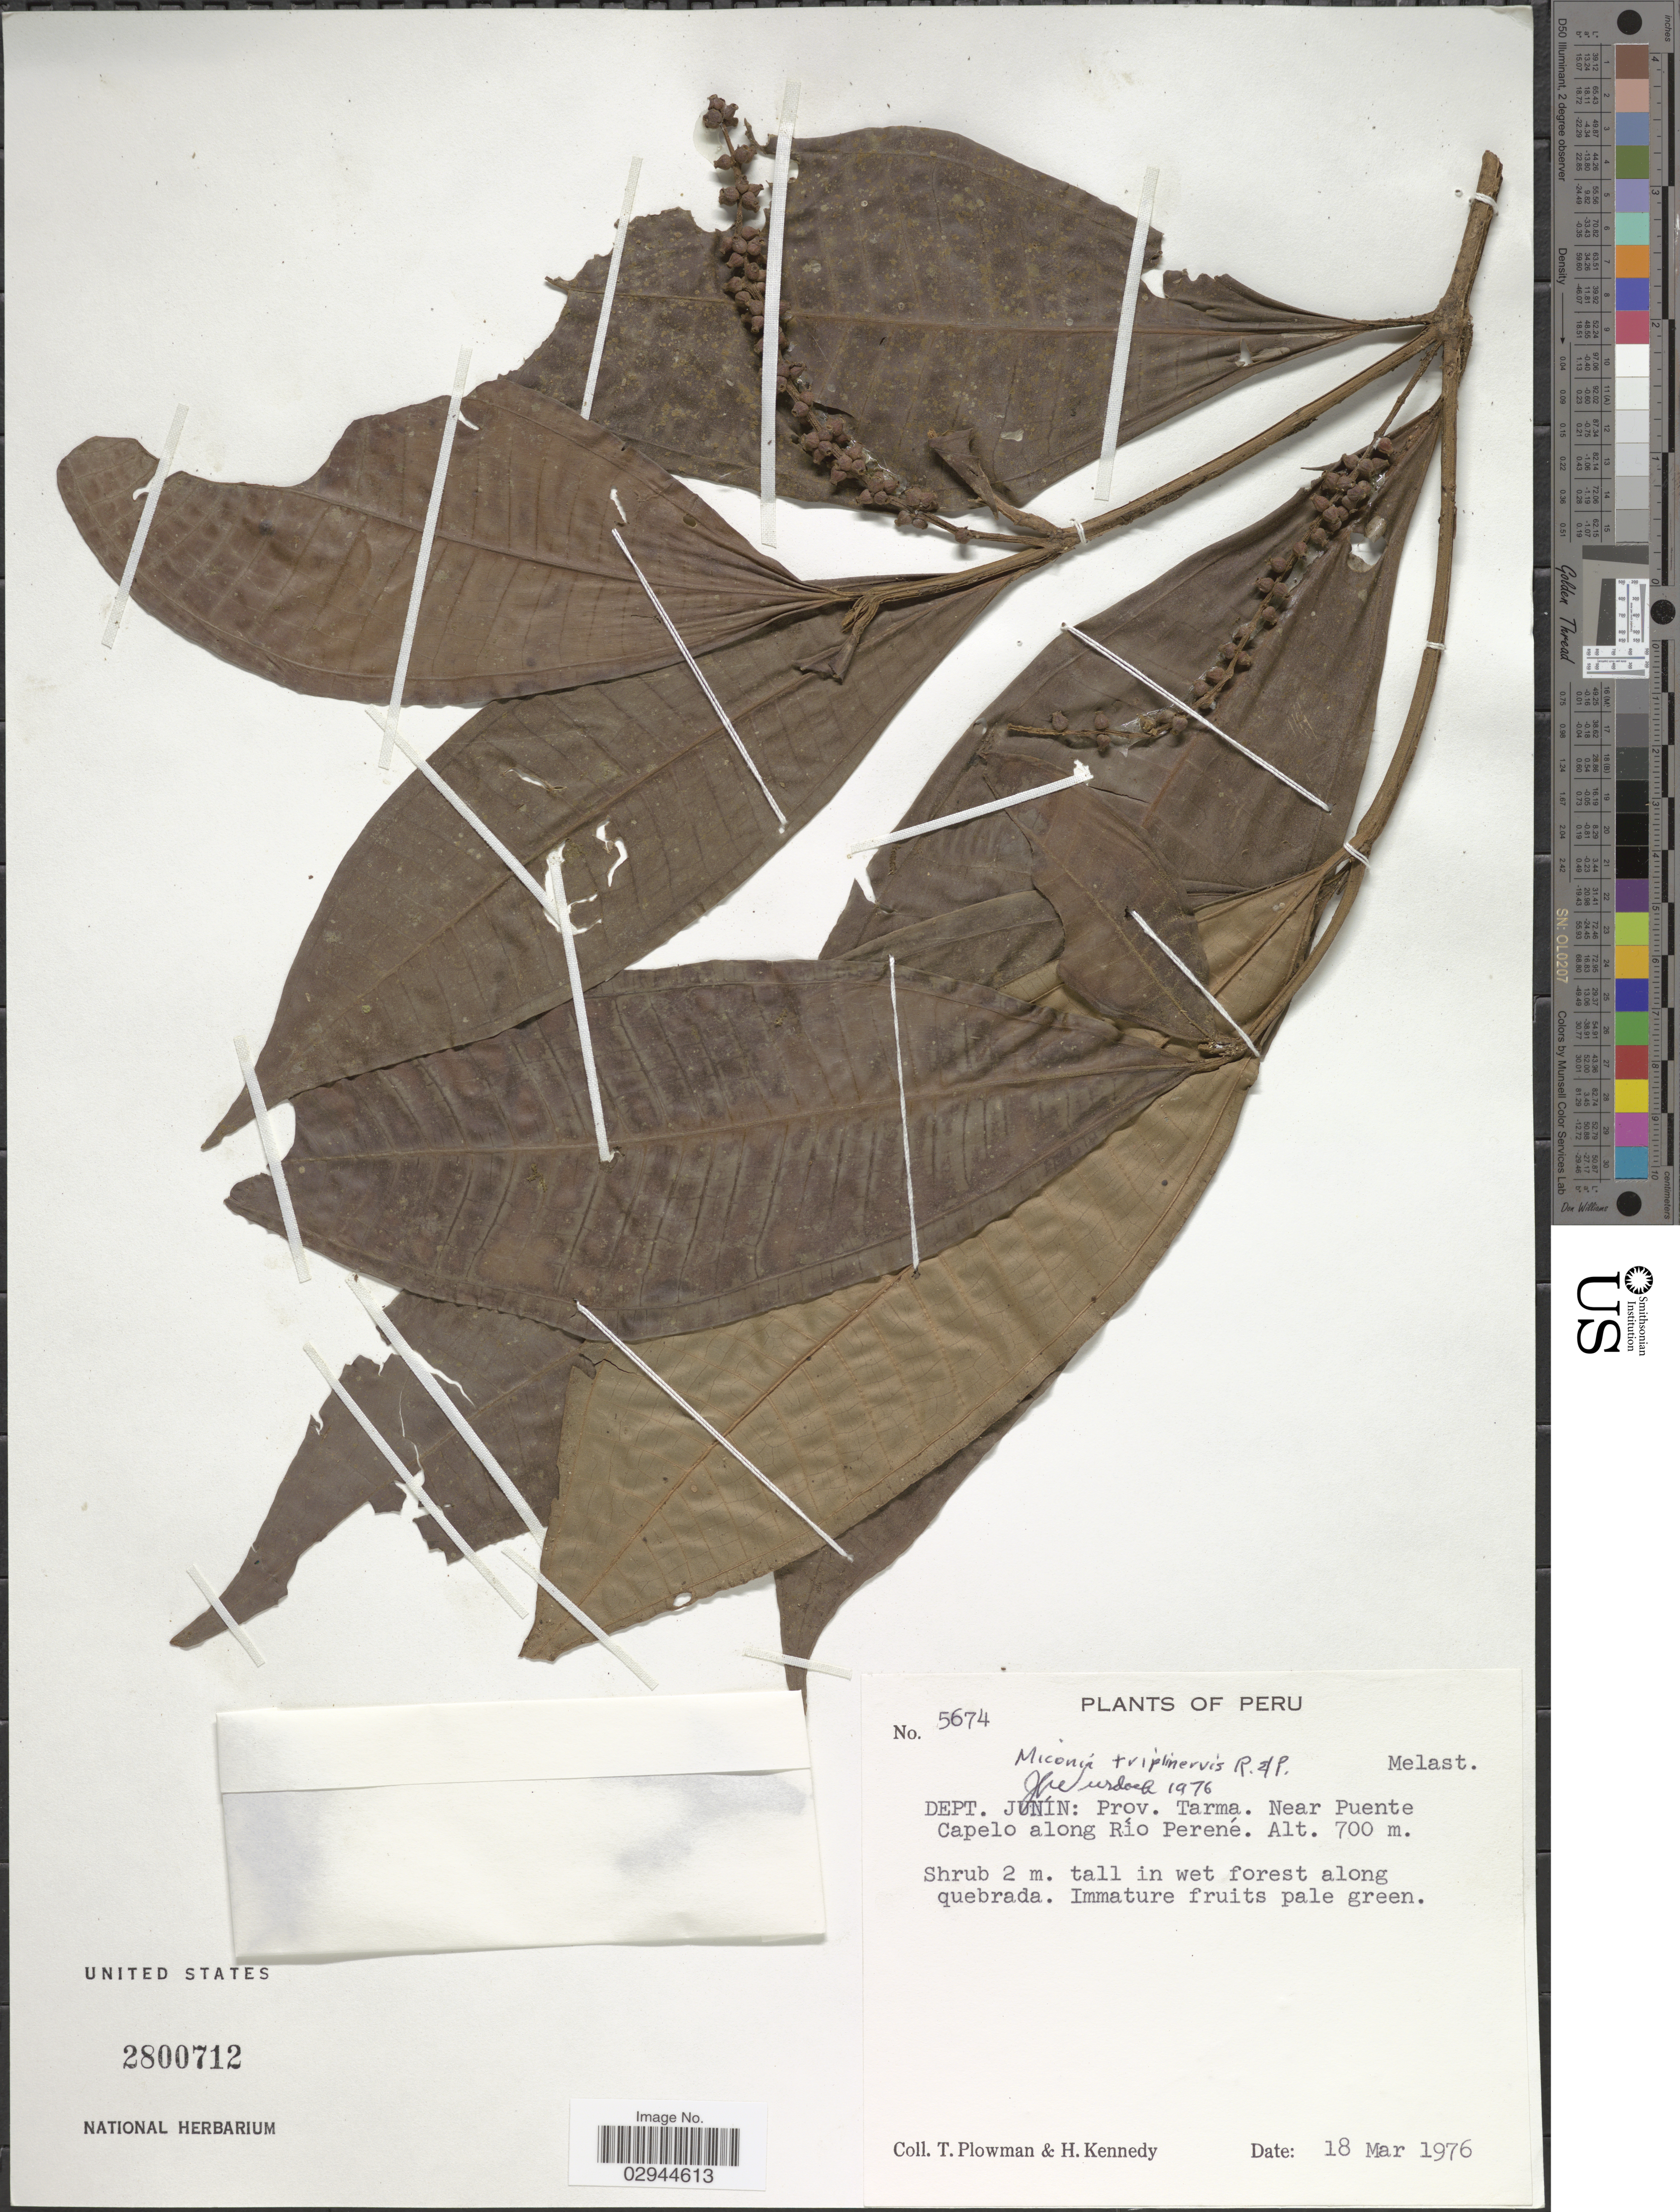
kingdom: Plantae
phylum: Tracheophyta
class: Magnoliopsida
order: Myrtales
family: Melastomataceae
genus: Miconia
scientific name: Miconia triplinervis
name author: Ruiz & Pav.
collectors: T. Plowman & H. Kennedy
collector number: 5674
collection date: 1976-03-18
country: Peru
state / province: Junín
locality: Dept. Junín, Prov. Tarma, Near Puente Capelo along Río Perené.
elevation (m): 700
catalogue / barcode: US 2800712